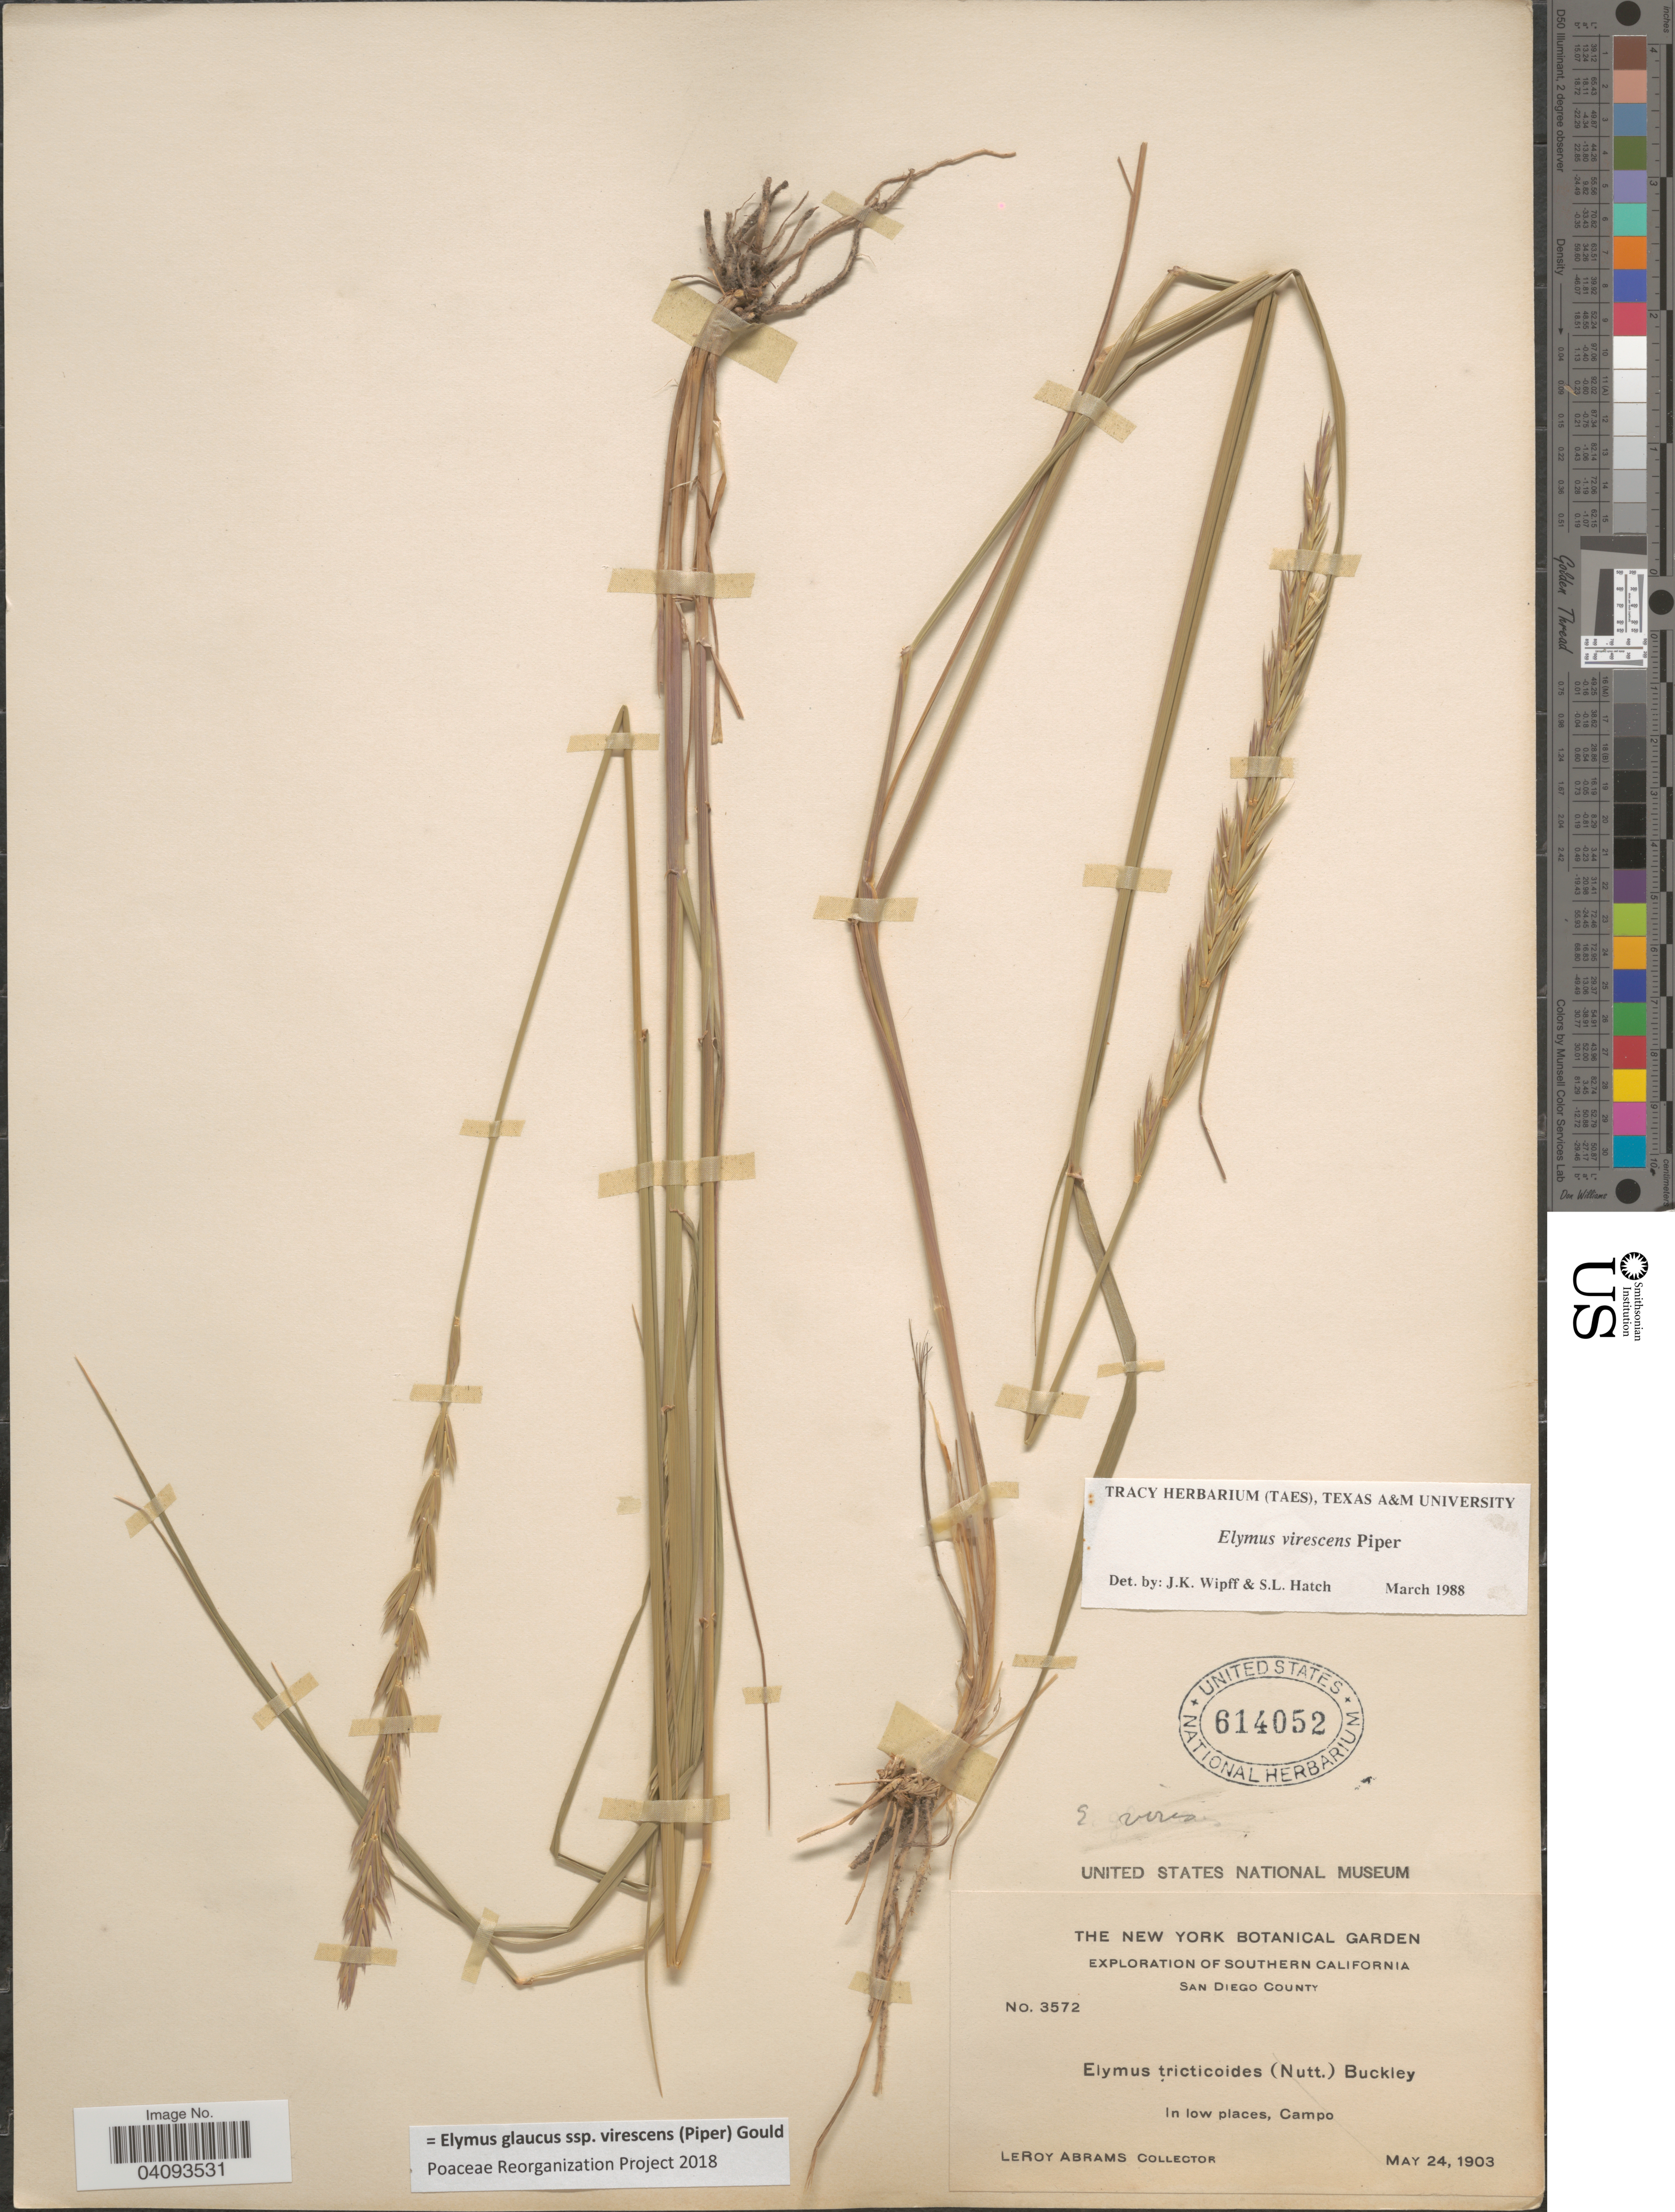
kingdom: Plantae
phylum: Tracheophyta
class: Liliopsida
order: Poales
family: Poaceae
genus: Elymus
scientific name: Elymus glaucus subsp. virescens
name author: (Piper) Gould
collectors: L. Abrams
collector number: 3572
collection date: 1903-05-24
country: United States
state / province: California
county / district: San Diego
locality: Exploration Of Southern California. San Diego County. In low places, Campo.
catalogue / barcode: US 614052